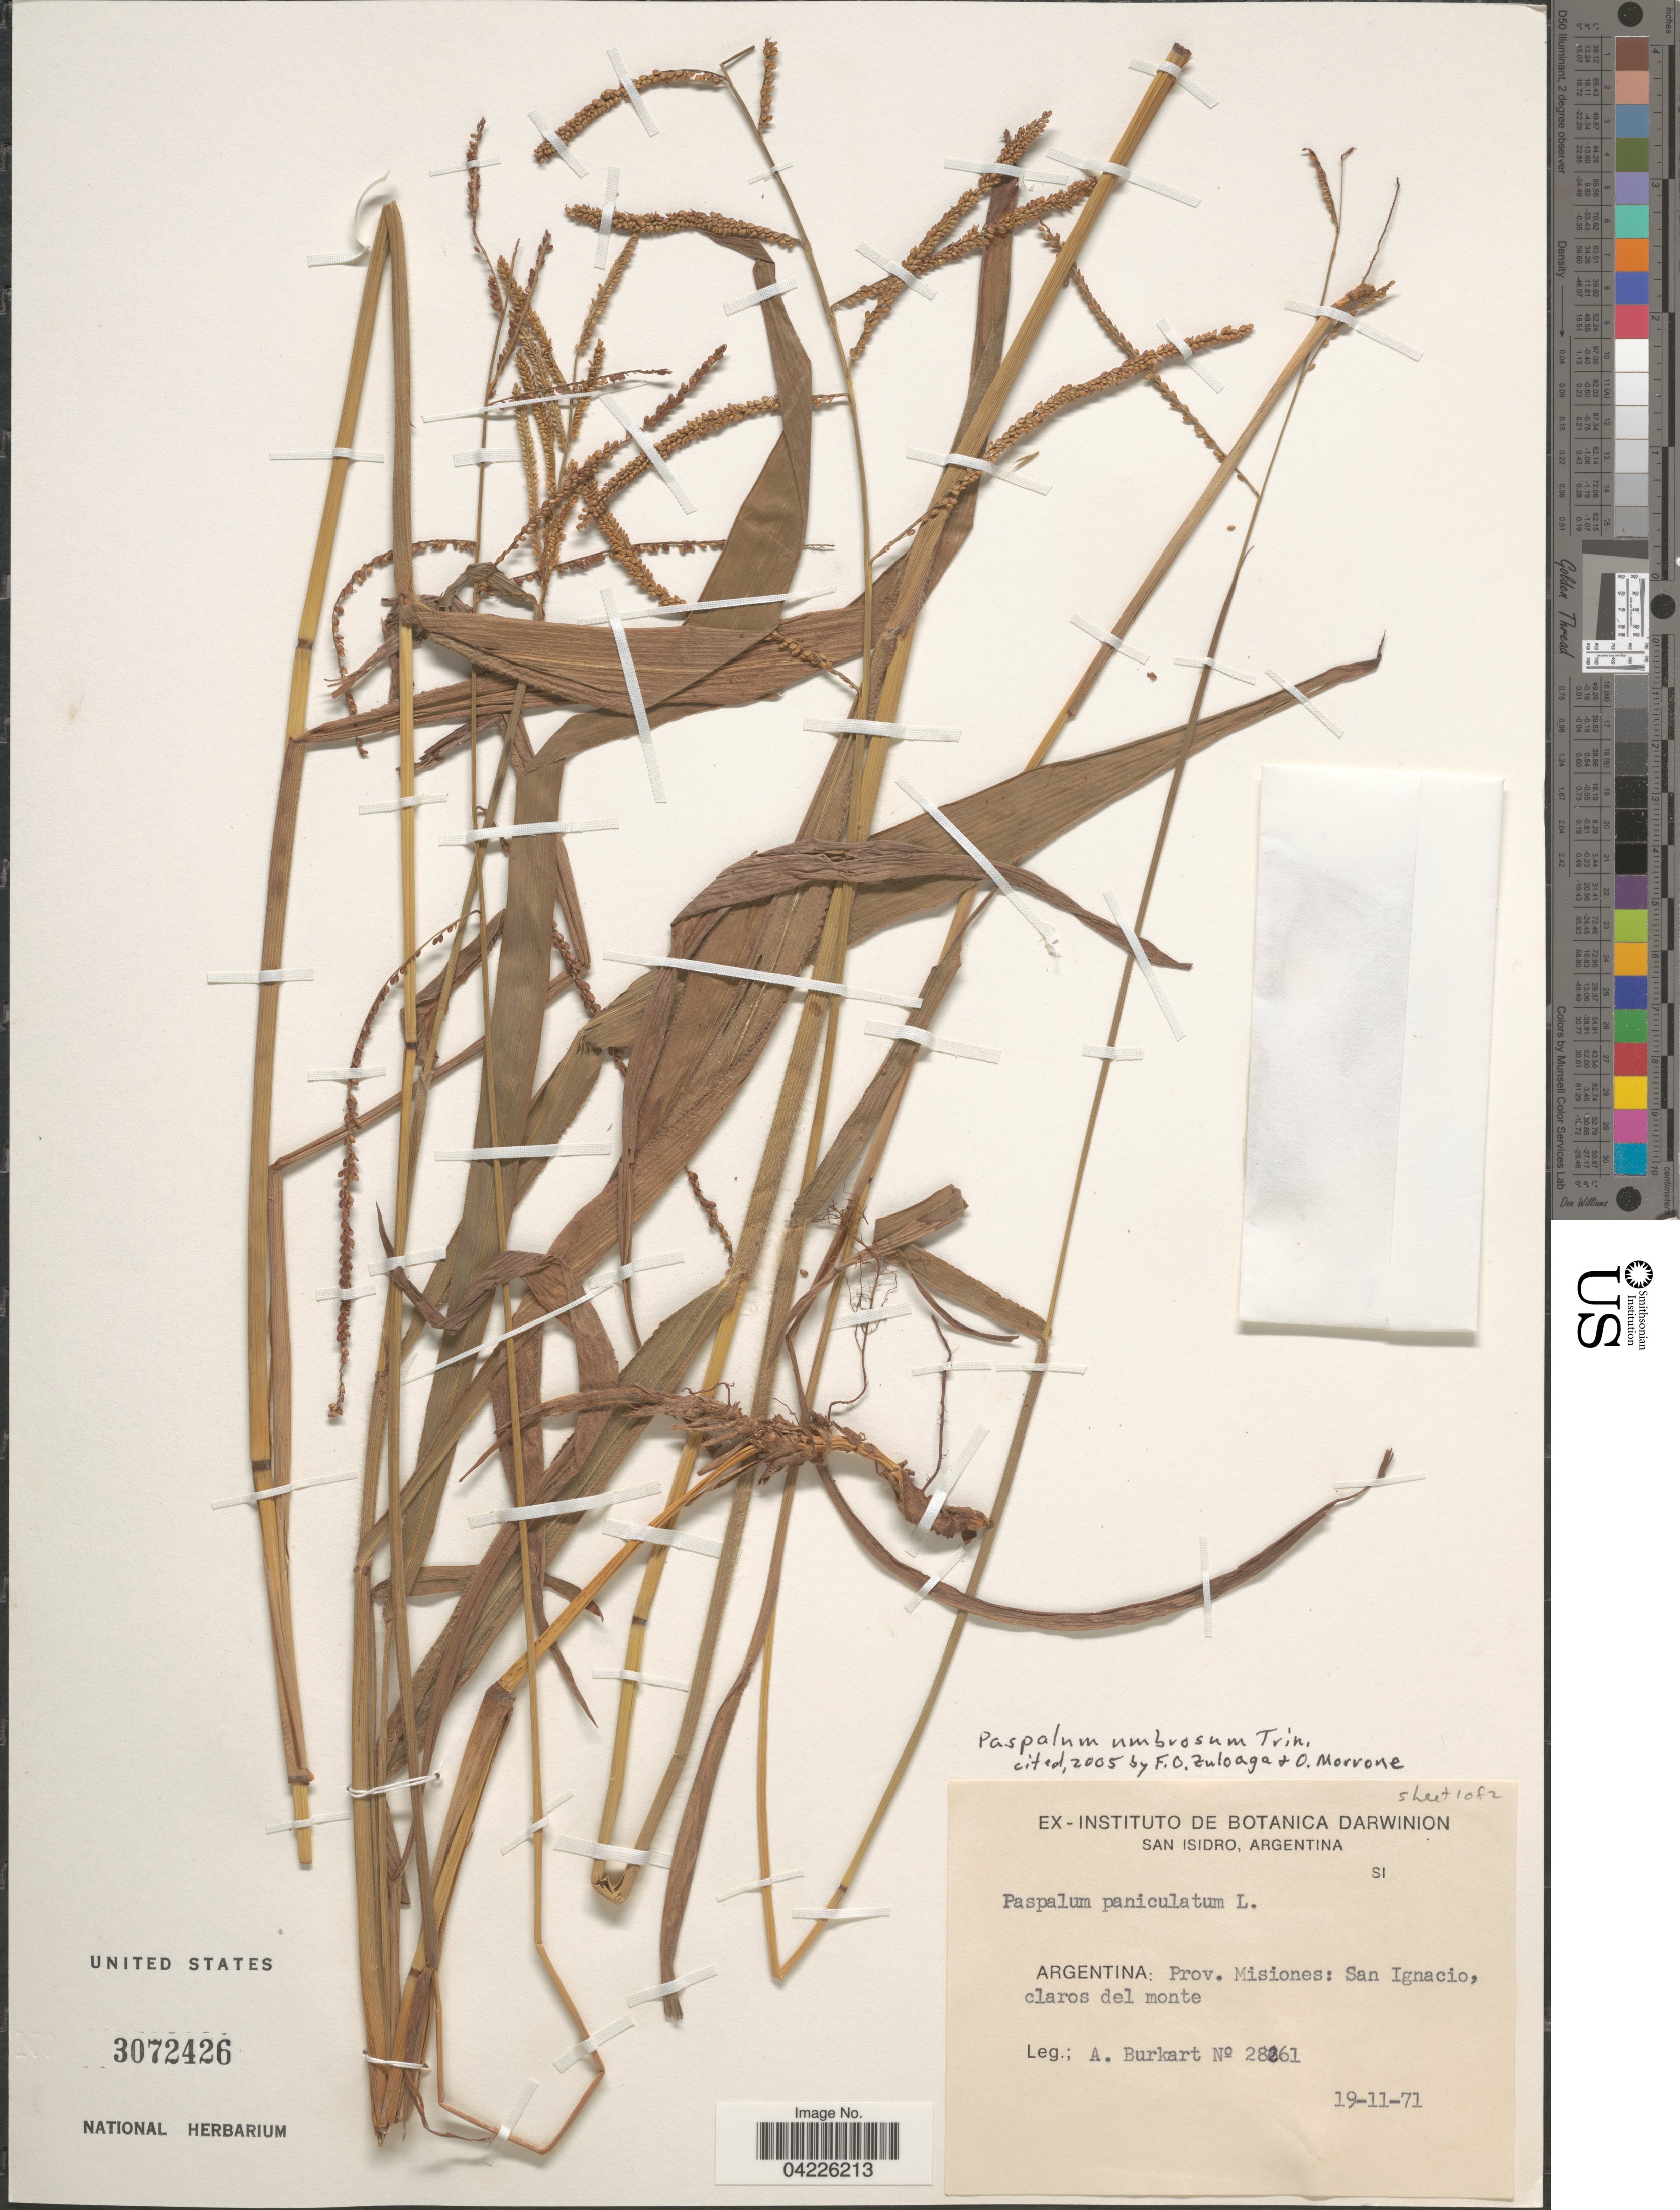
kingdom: Plantae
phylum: Tracheophyta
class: Liliopsida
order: Poales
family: Poaceae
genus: Paspalum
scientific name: Paspalum umbrosum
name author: Trin.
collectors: A. E. Burkart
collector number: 28261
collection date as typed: Transcribed d/m/y: 19/11/71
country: Argentina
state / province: Misiones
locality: San Ignacio, claros del monte.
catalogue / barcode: US 3072426